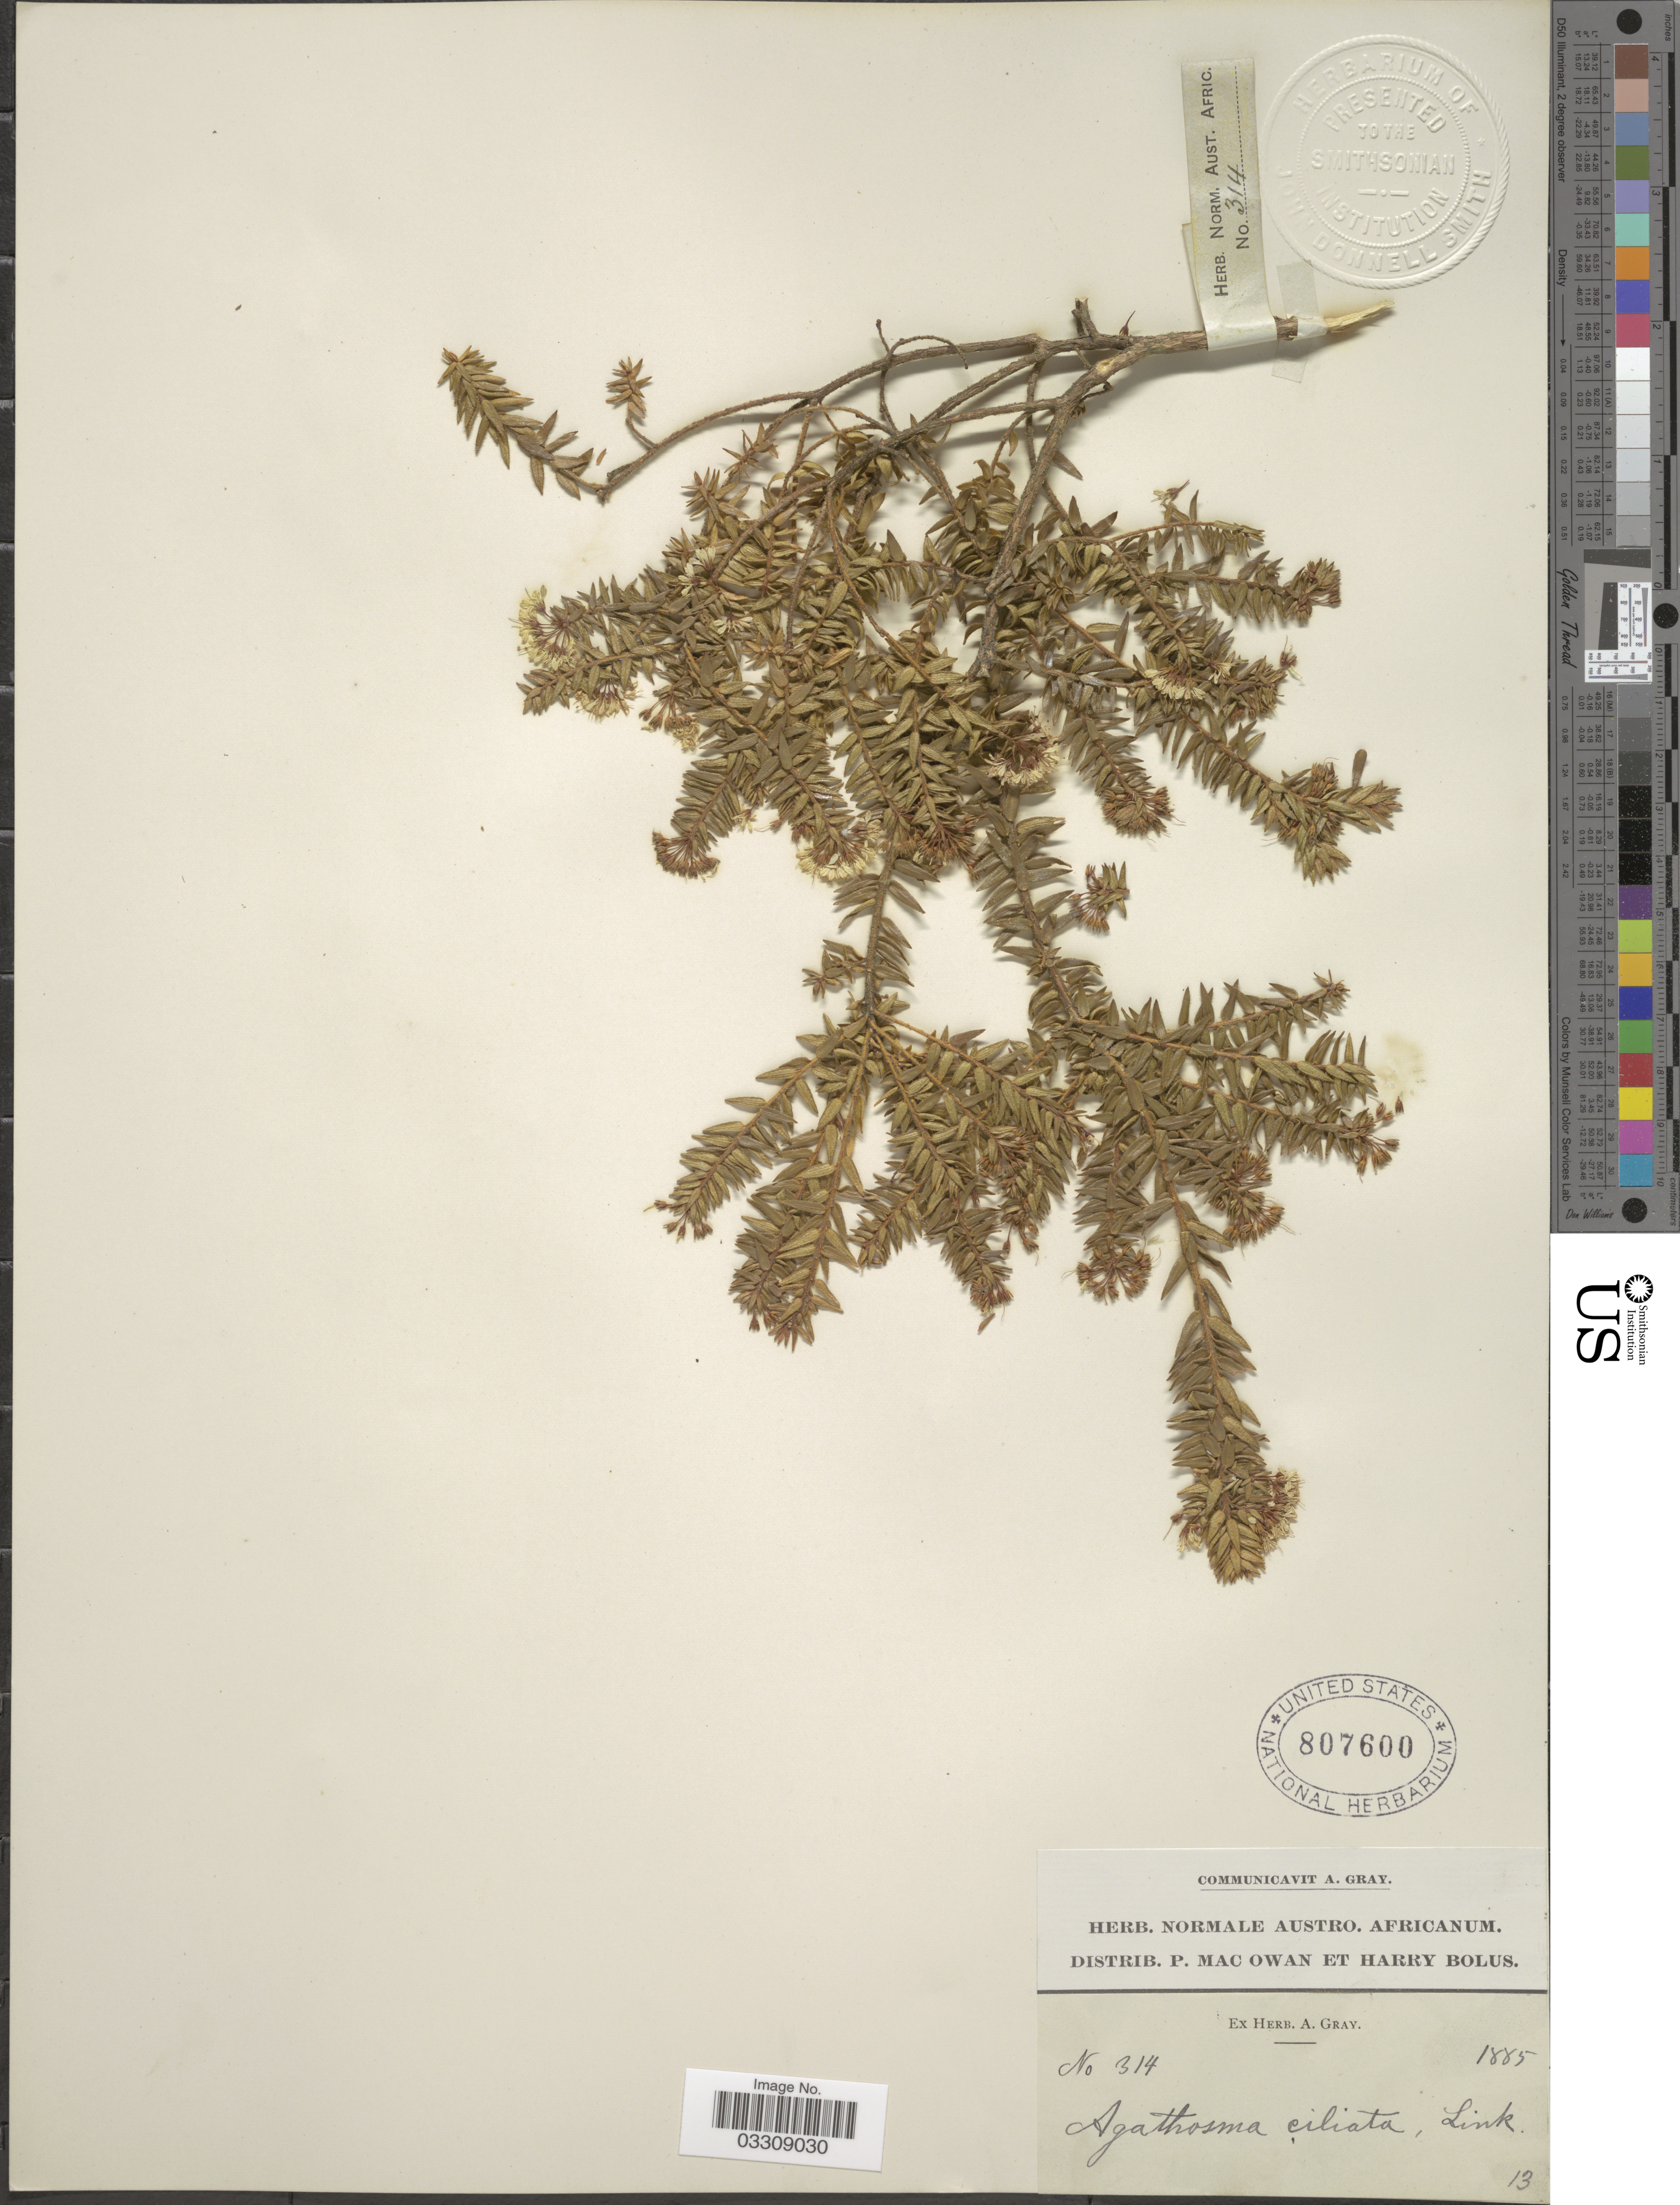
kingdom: Plantae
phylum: Tracheophyta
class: Magnoliopsida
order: Sapindales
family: Rutaceae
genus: Agathosma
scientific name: Agathosma ciliata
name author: (L.) Link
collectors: ex herb. Gray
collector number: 314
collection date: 1885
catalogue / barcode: US 807600